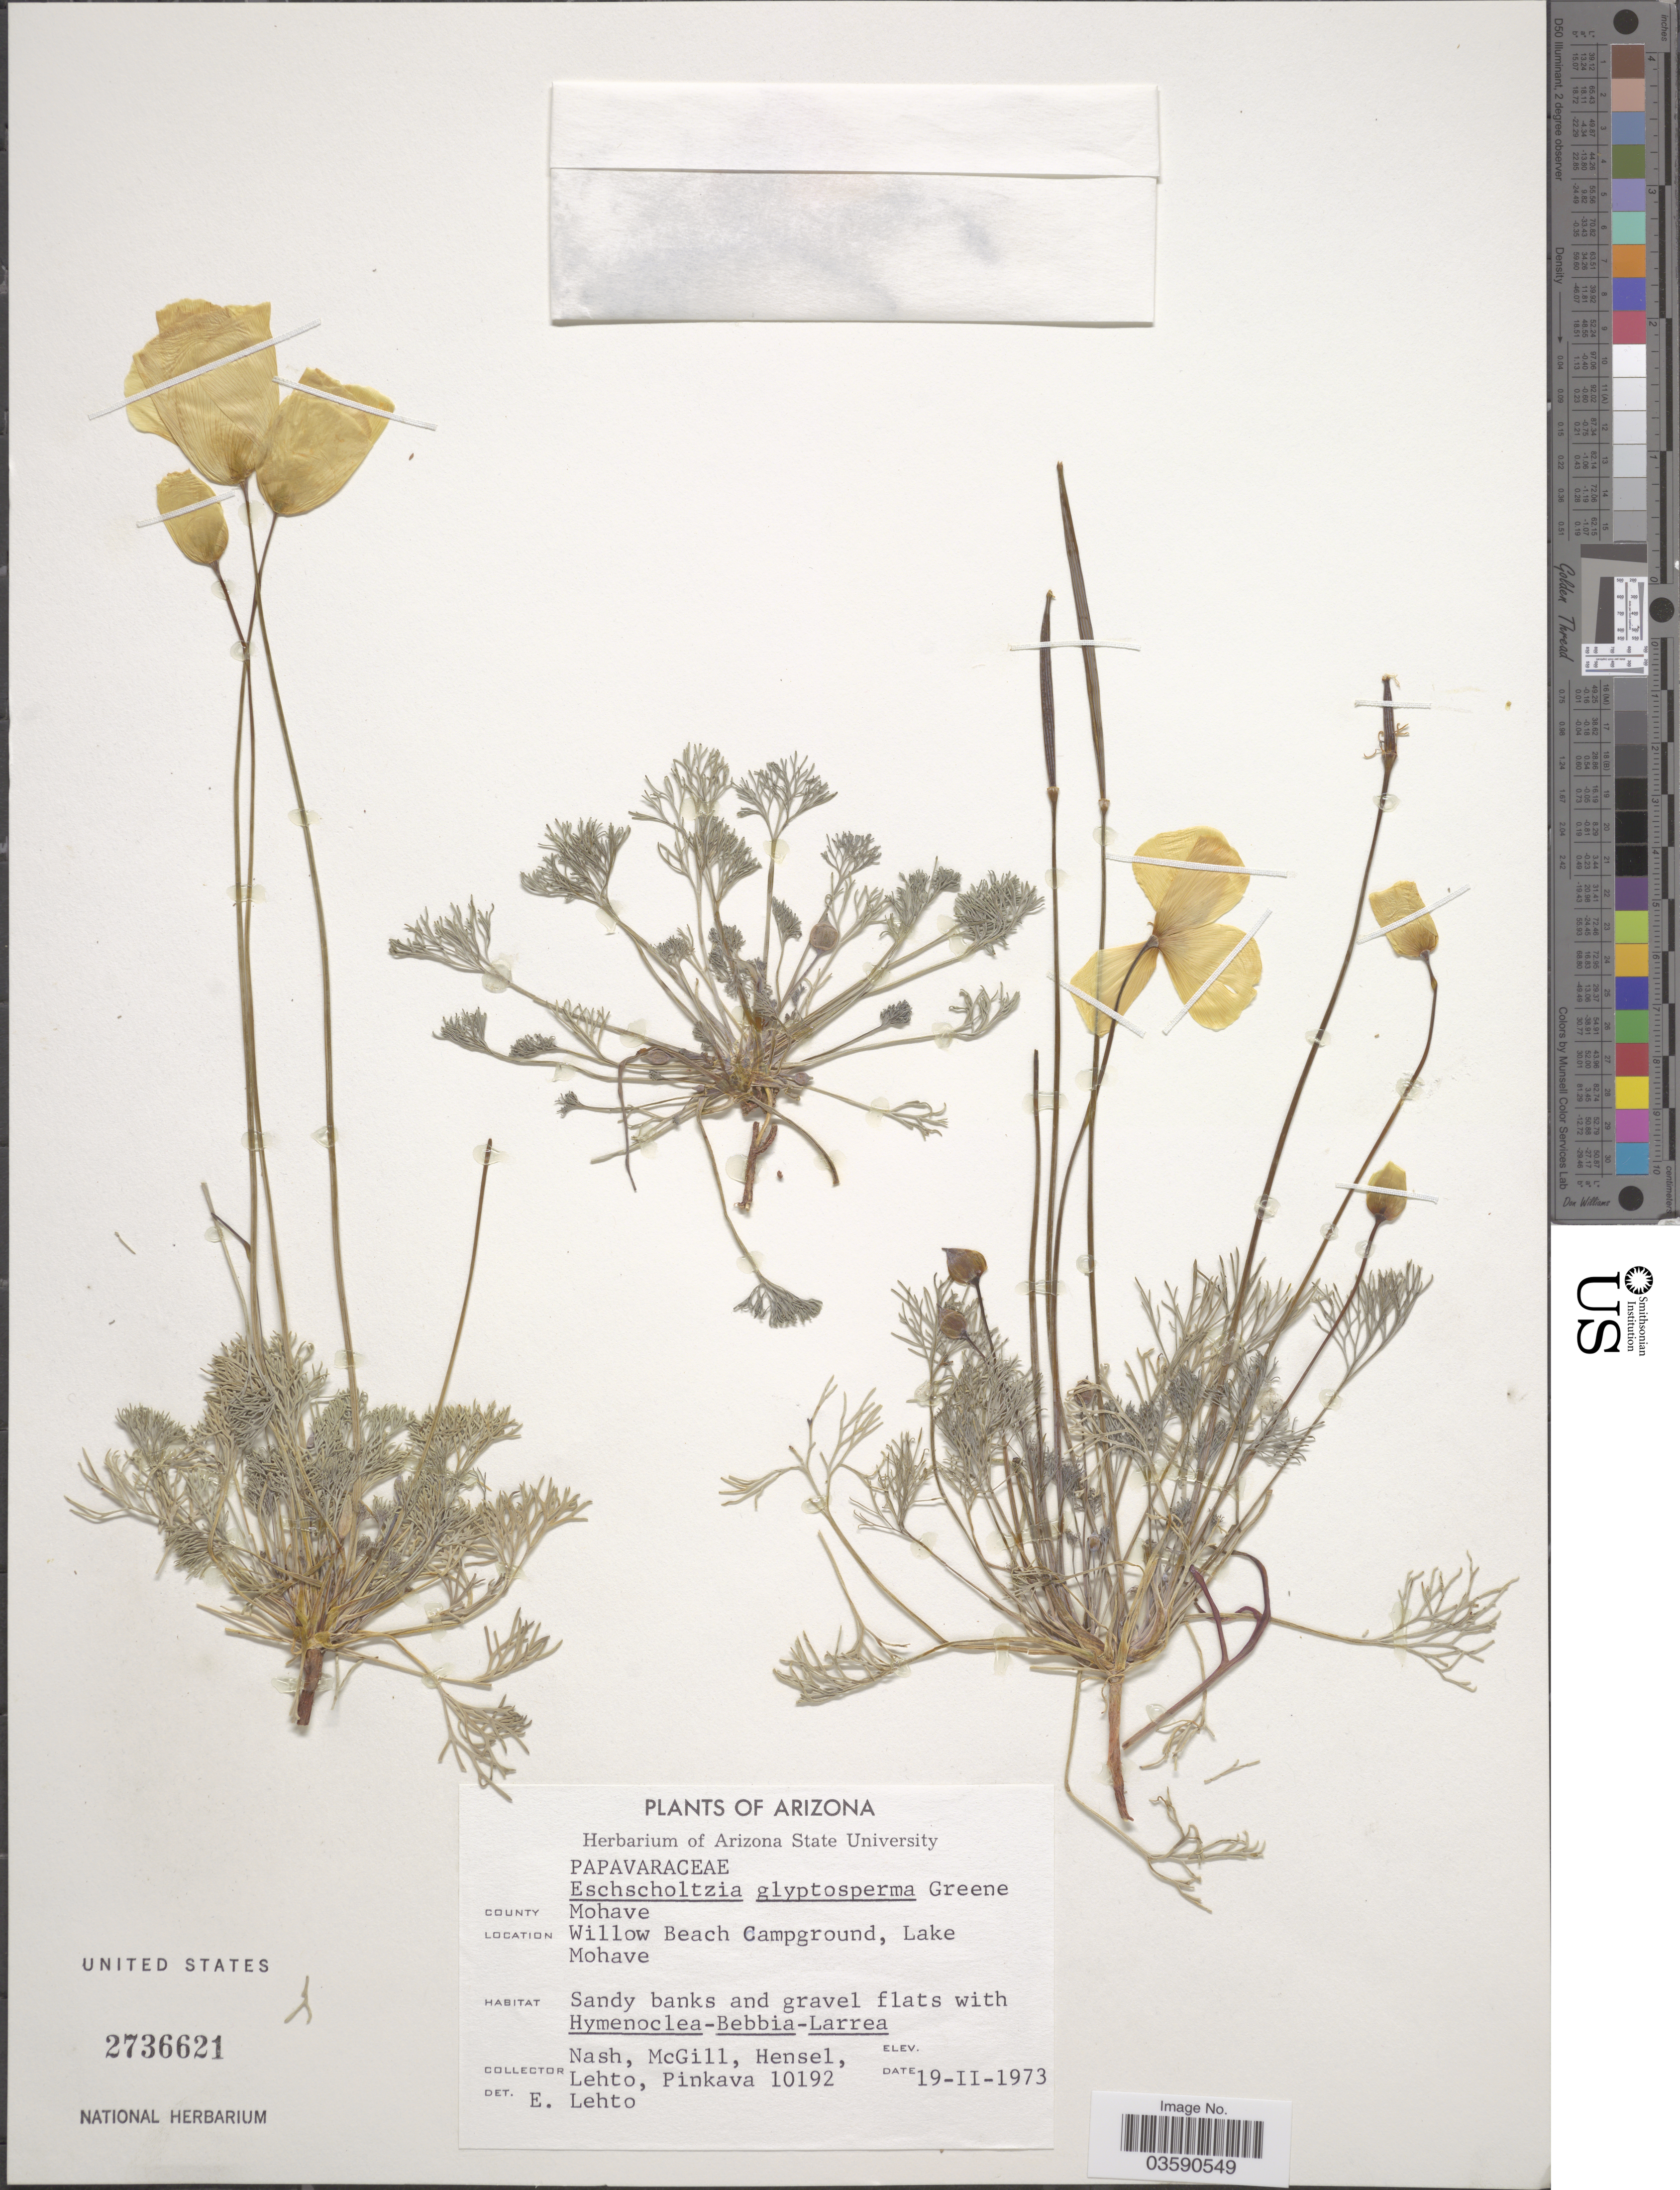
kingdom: Plantae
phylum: Tracheophyta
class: Magnoliopsida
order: Ranunculales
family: Papaveraceae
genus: Eschscholzia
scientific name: Eschscholzia glyptosperma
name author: Greene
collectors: -- Nash, -. McGill, -. Hensel, -. Lehto & -. Pinkava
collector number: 10192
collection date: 1973-02-19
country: United States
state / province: Arizona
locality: County Mohave. Willow Beach Campground, Lake Mohave.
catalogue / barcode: US 2736621